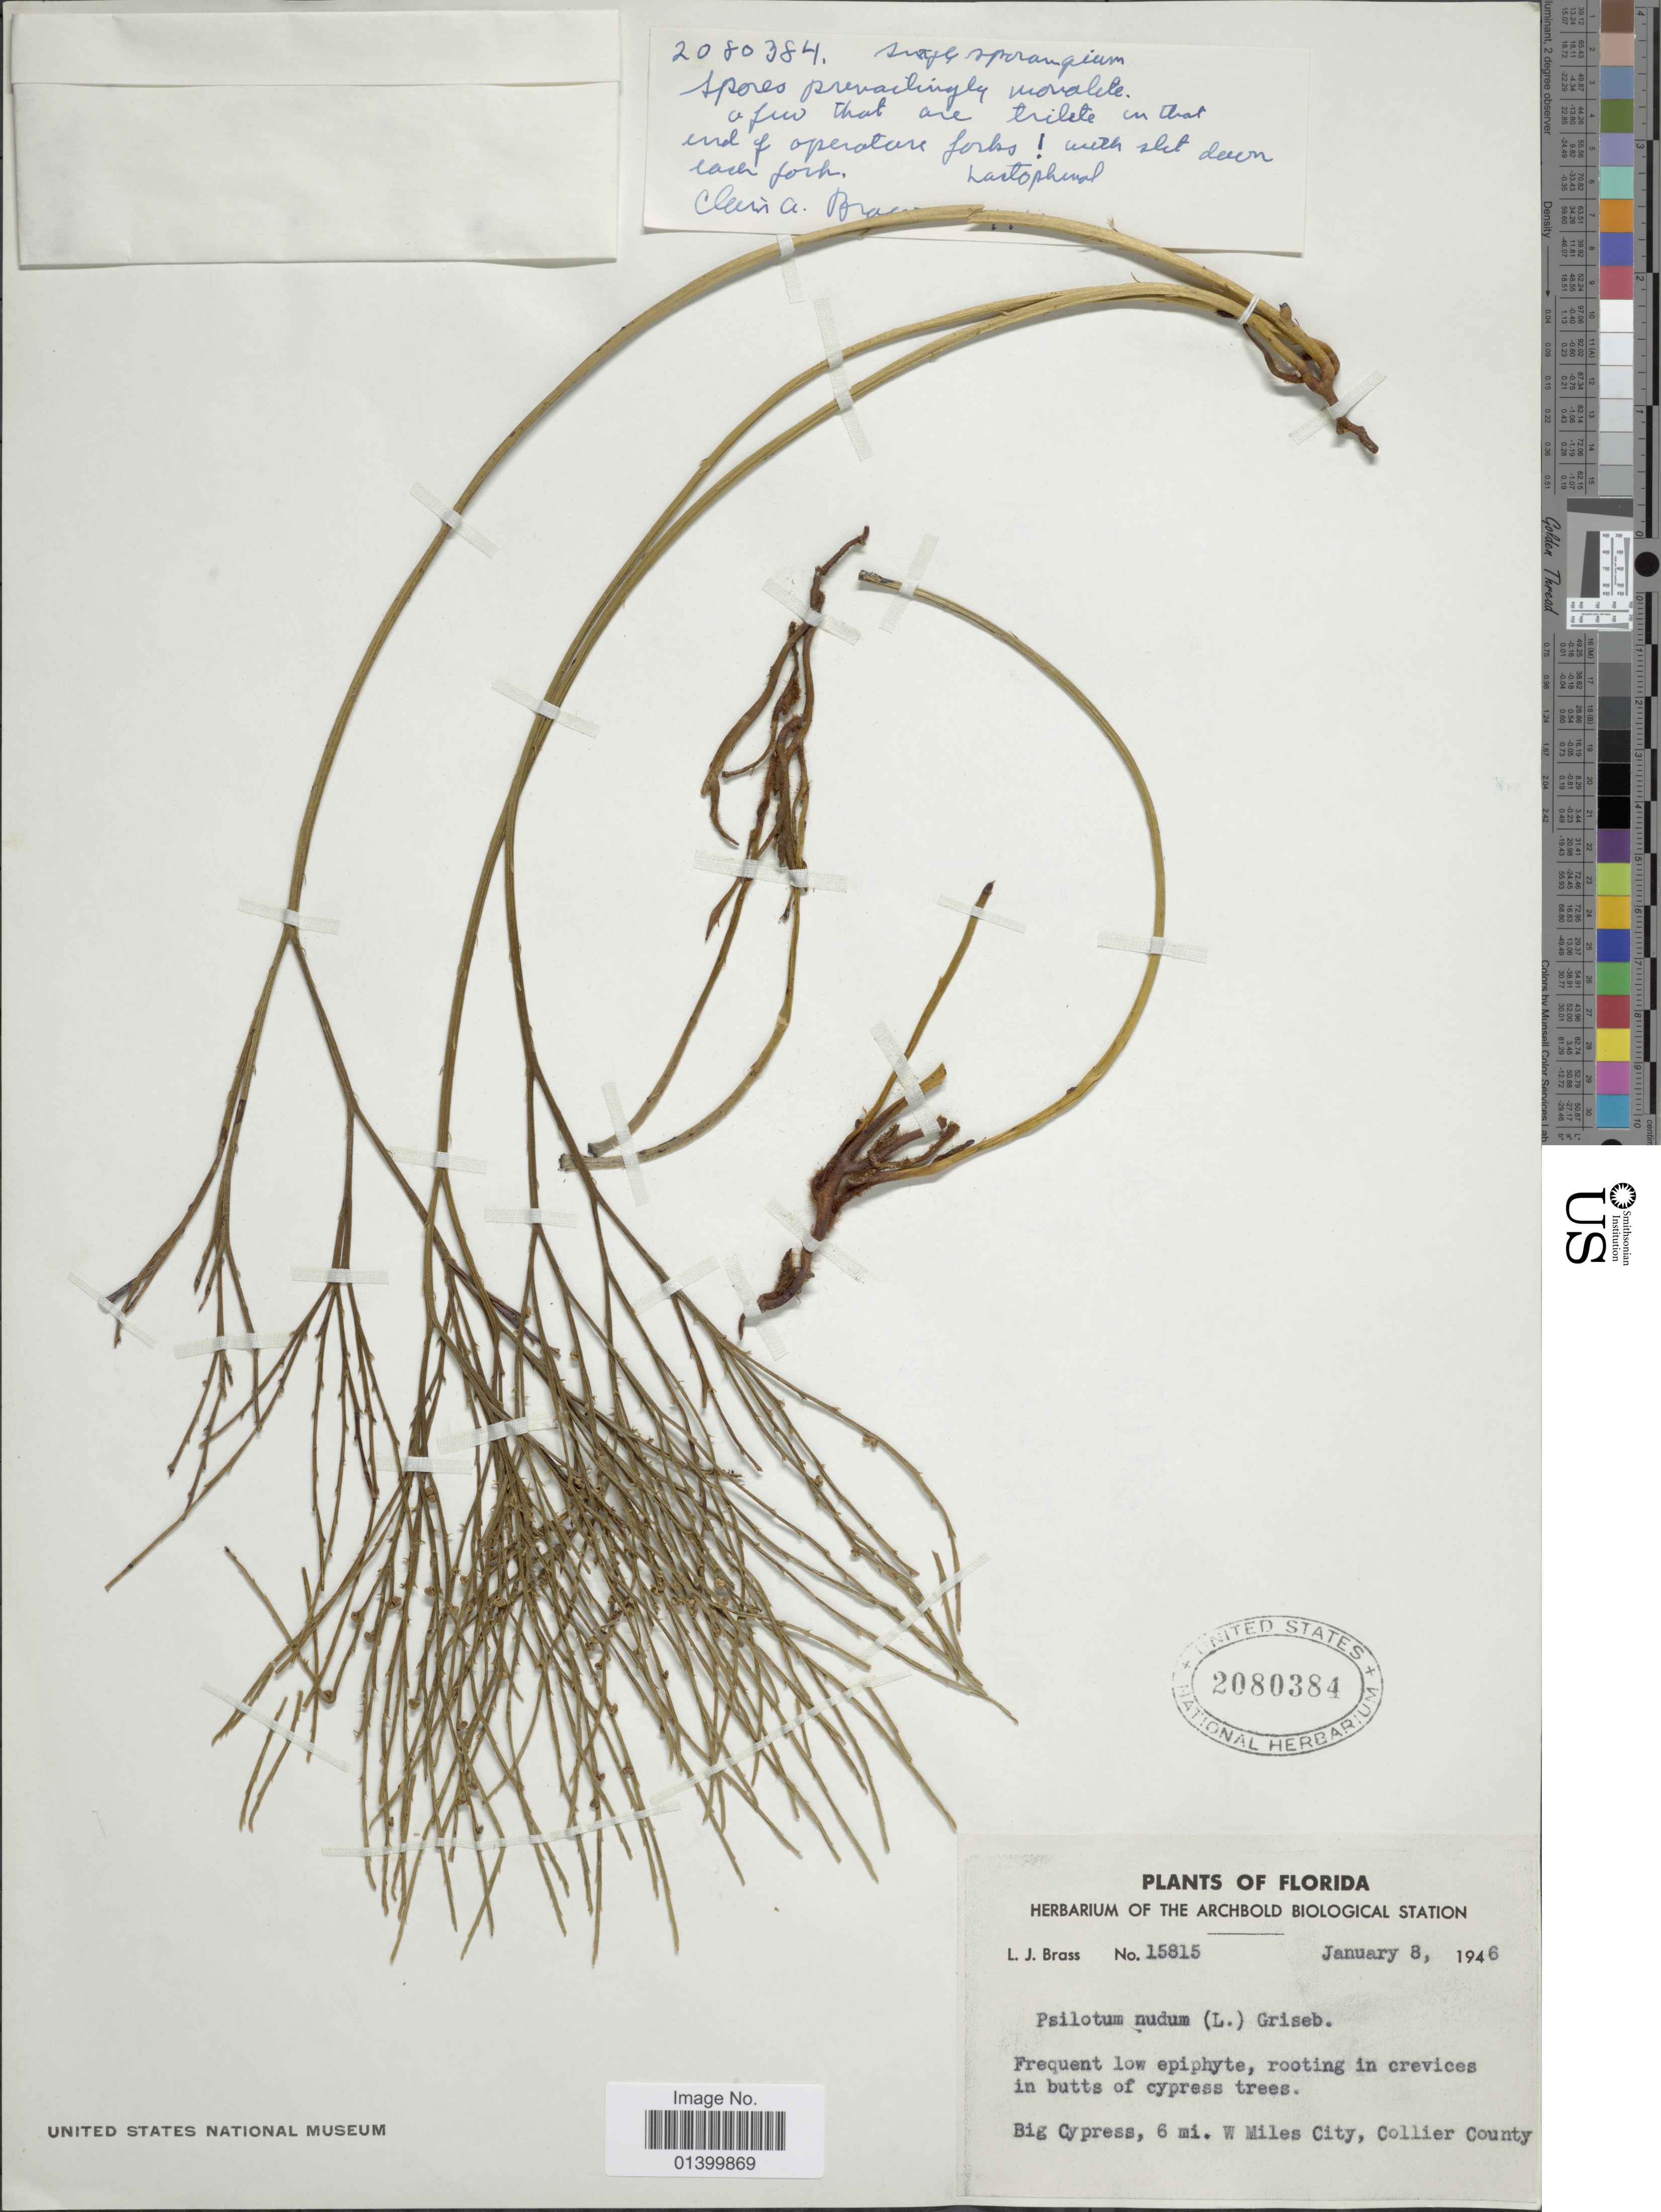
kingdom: Plantae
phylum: Tracheophyta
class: Polypodiopsida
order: Psilotales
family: Psilotaceae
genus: Psilotum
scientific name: Psilotum nudum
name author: (L.) P. Beauv.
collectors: L. J. Brass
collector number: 15815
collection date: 1946-01-08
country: United States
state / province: Florida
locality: Big Cypress, 6 mi. W Miles City, Collier County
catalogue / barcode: US 2080384